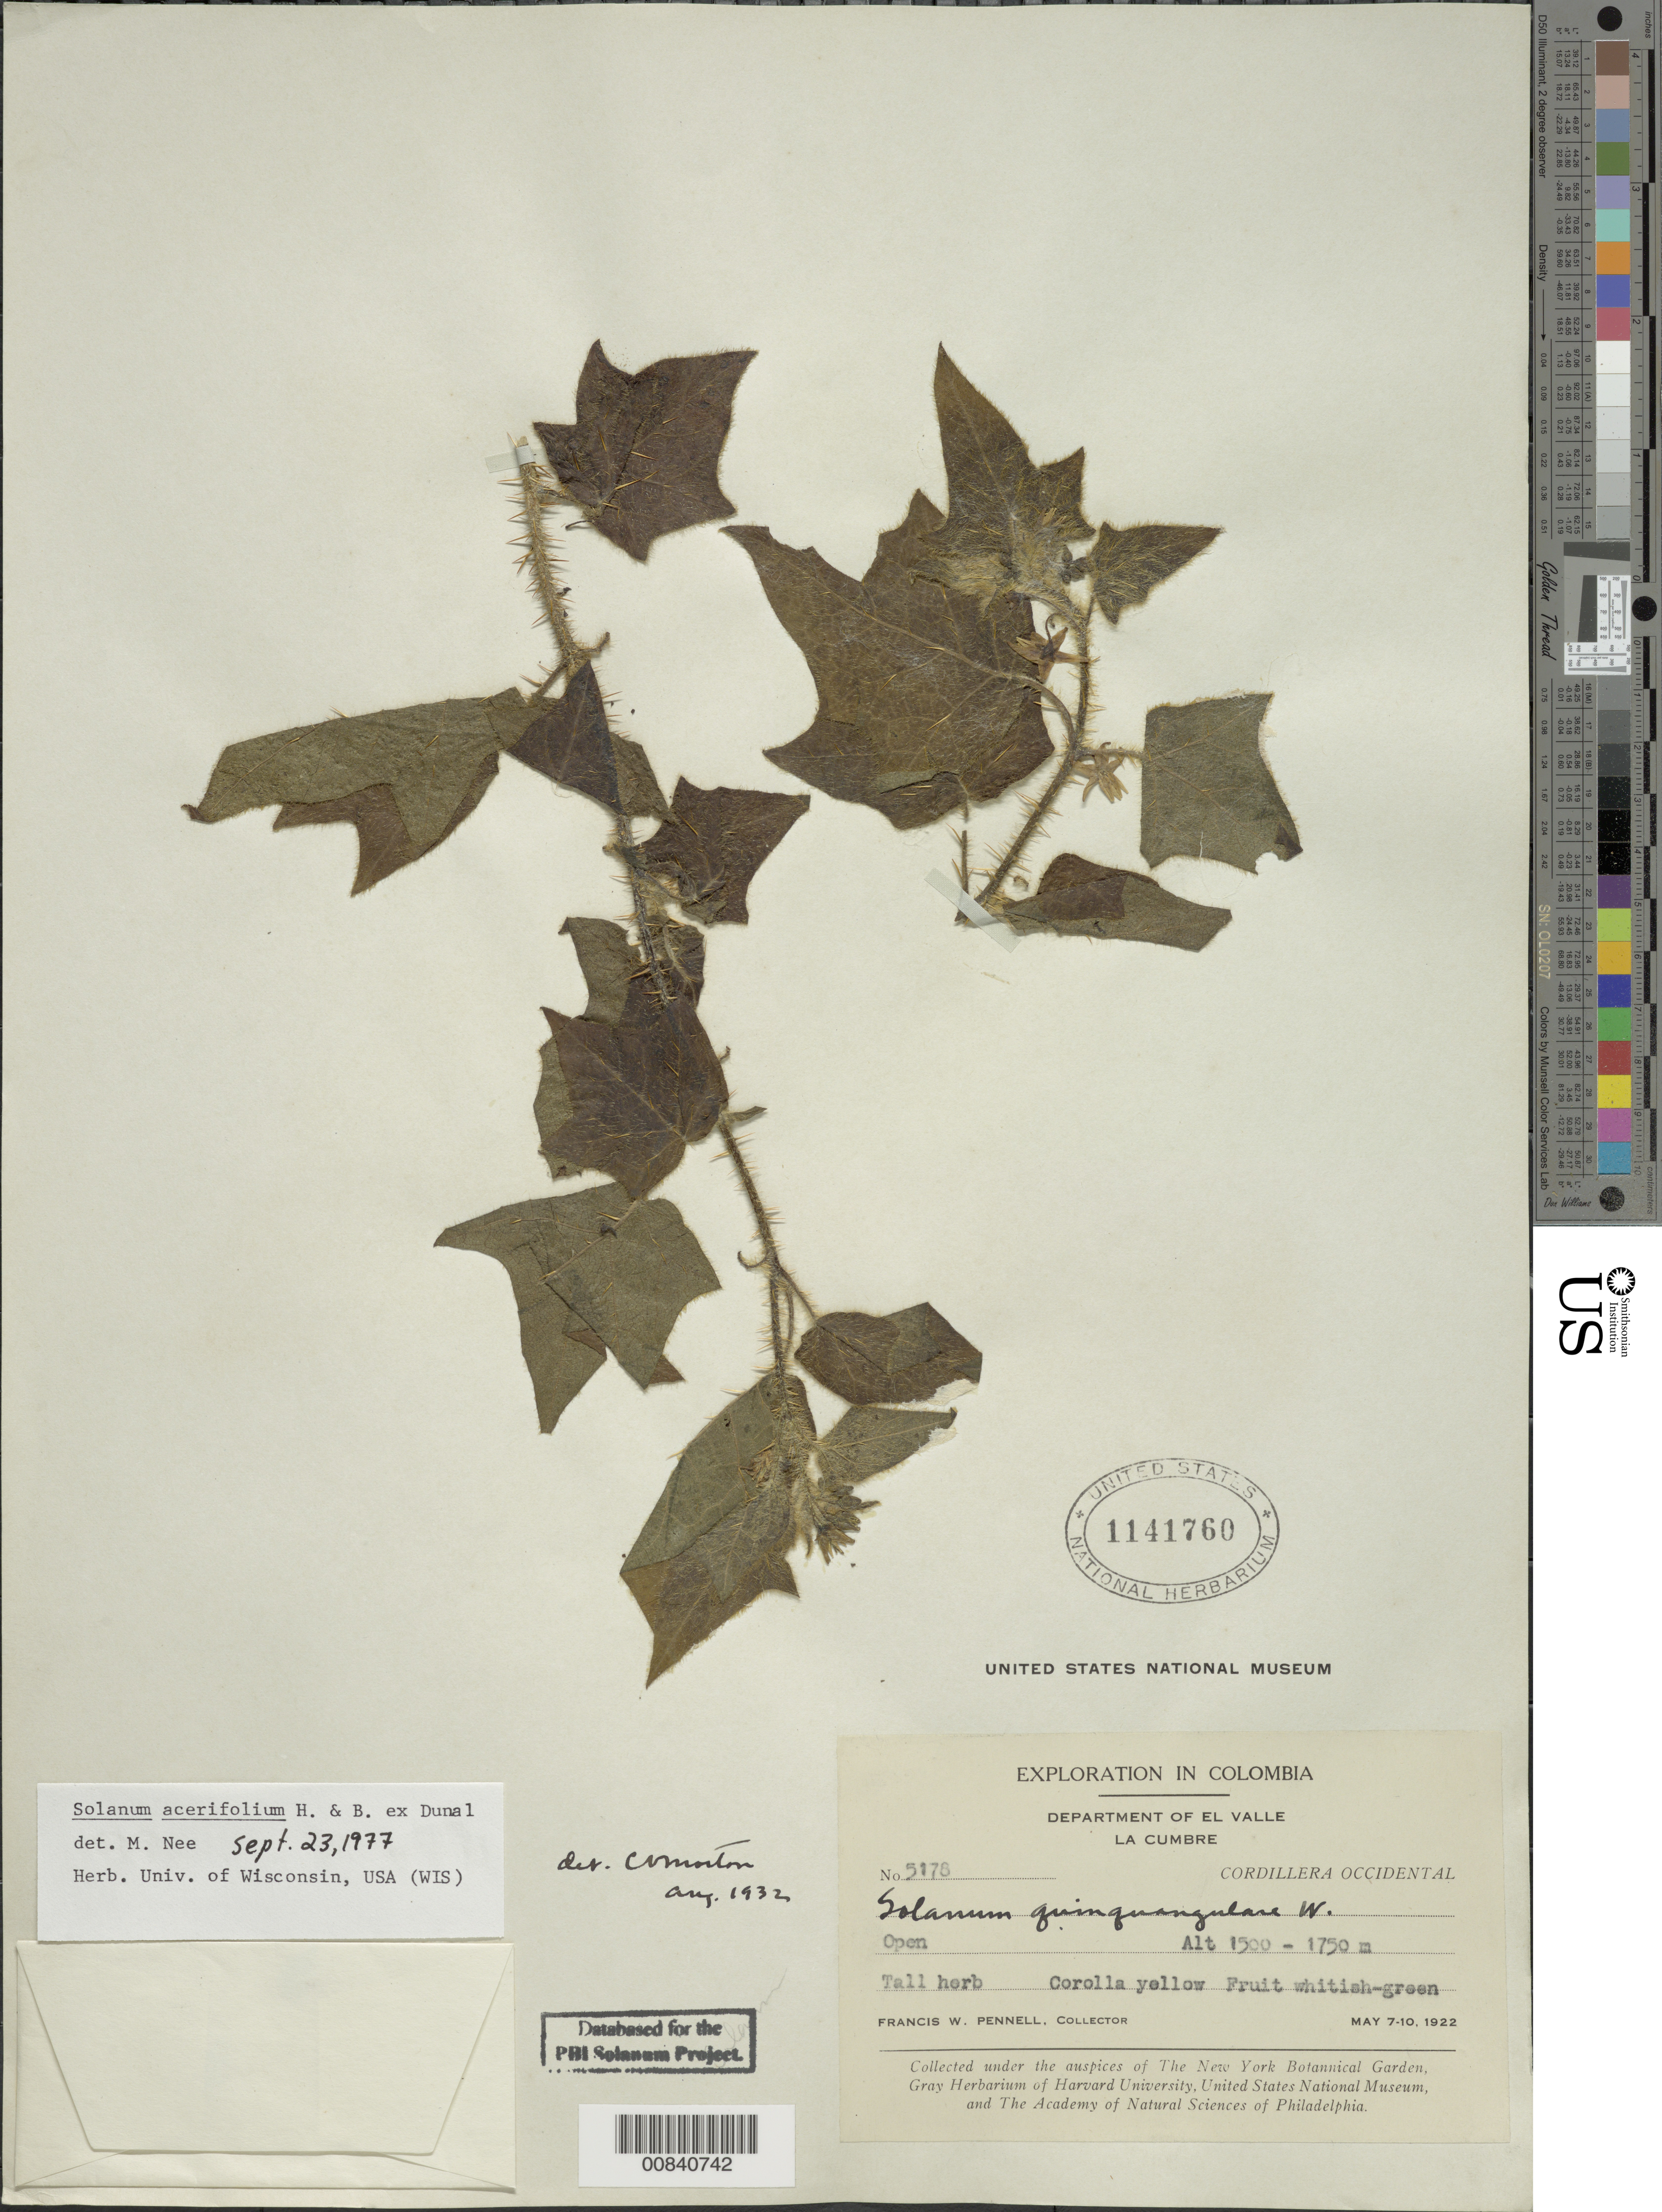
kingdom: Plantae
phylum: Tracheophyta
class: Magnoliopsida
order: Solanales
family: Solanaceae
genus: Solanum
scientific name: Solanum acerifolium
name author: Humb. & Bonpl. ex Dunal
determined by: Nee, Michael H.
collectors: F. W. Pennell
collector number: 5176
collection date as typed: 7 May 1922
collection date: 1922-05-07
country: Colombia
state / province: Valle del Cauca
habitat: Open.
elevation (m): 1500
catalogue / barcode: US 1141760